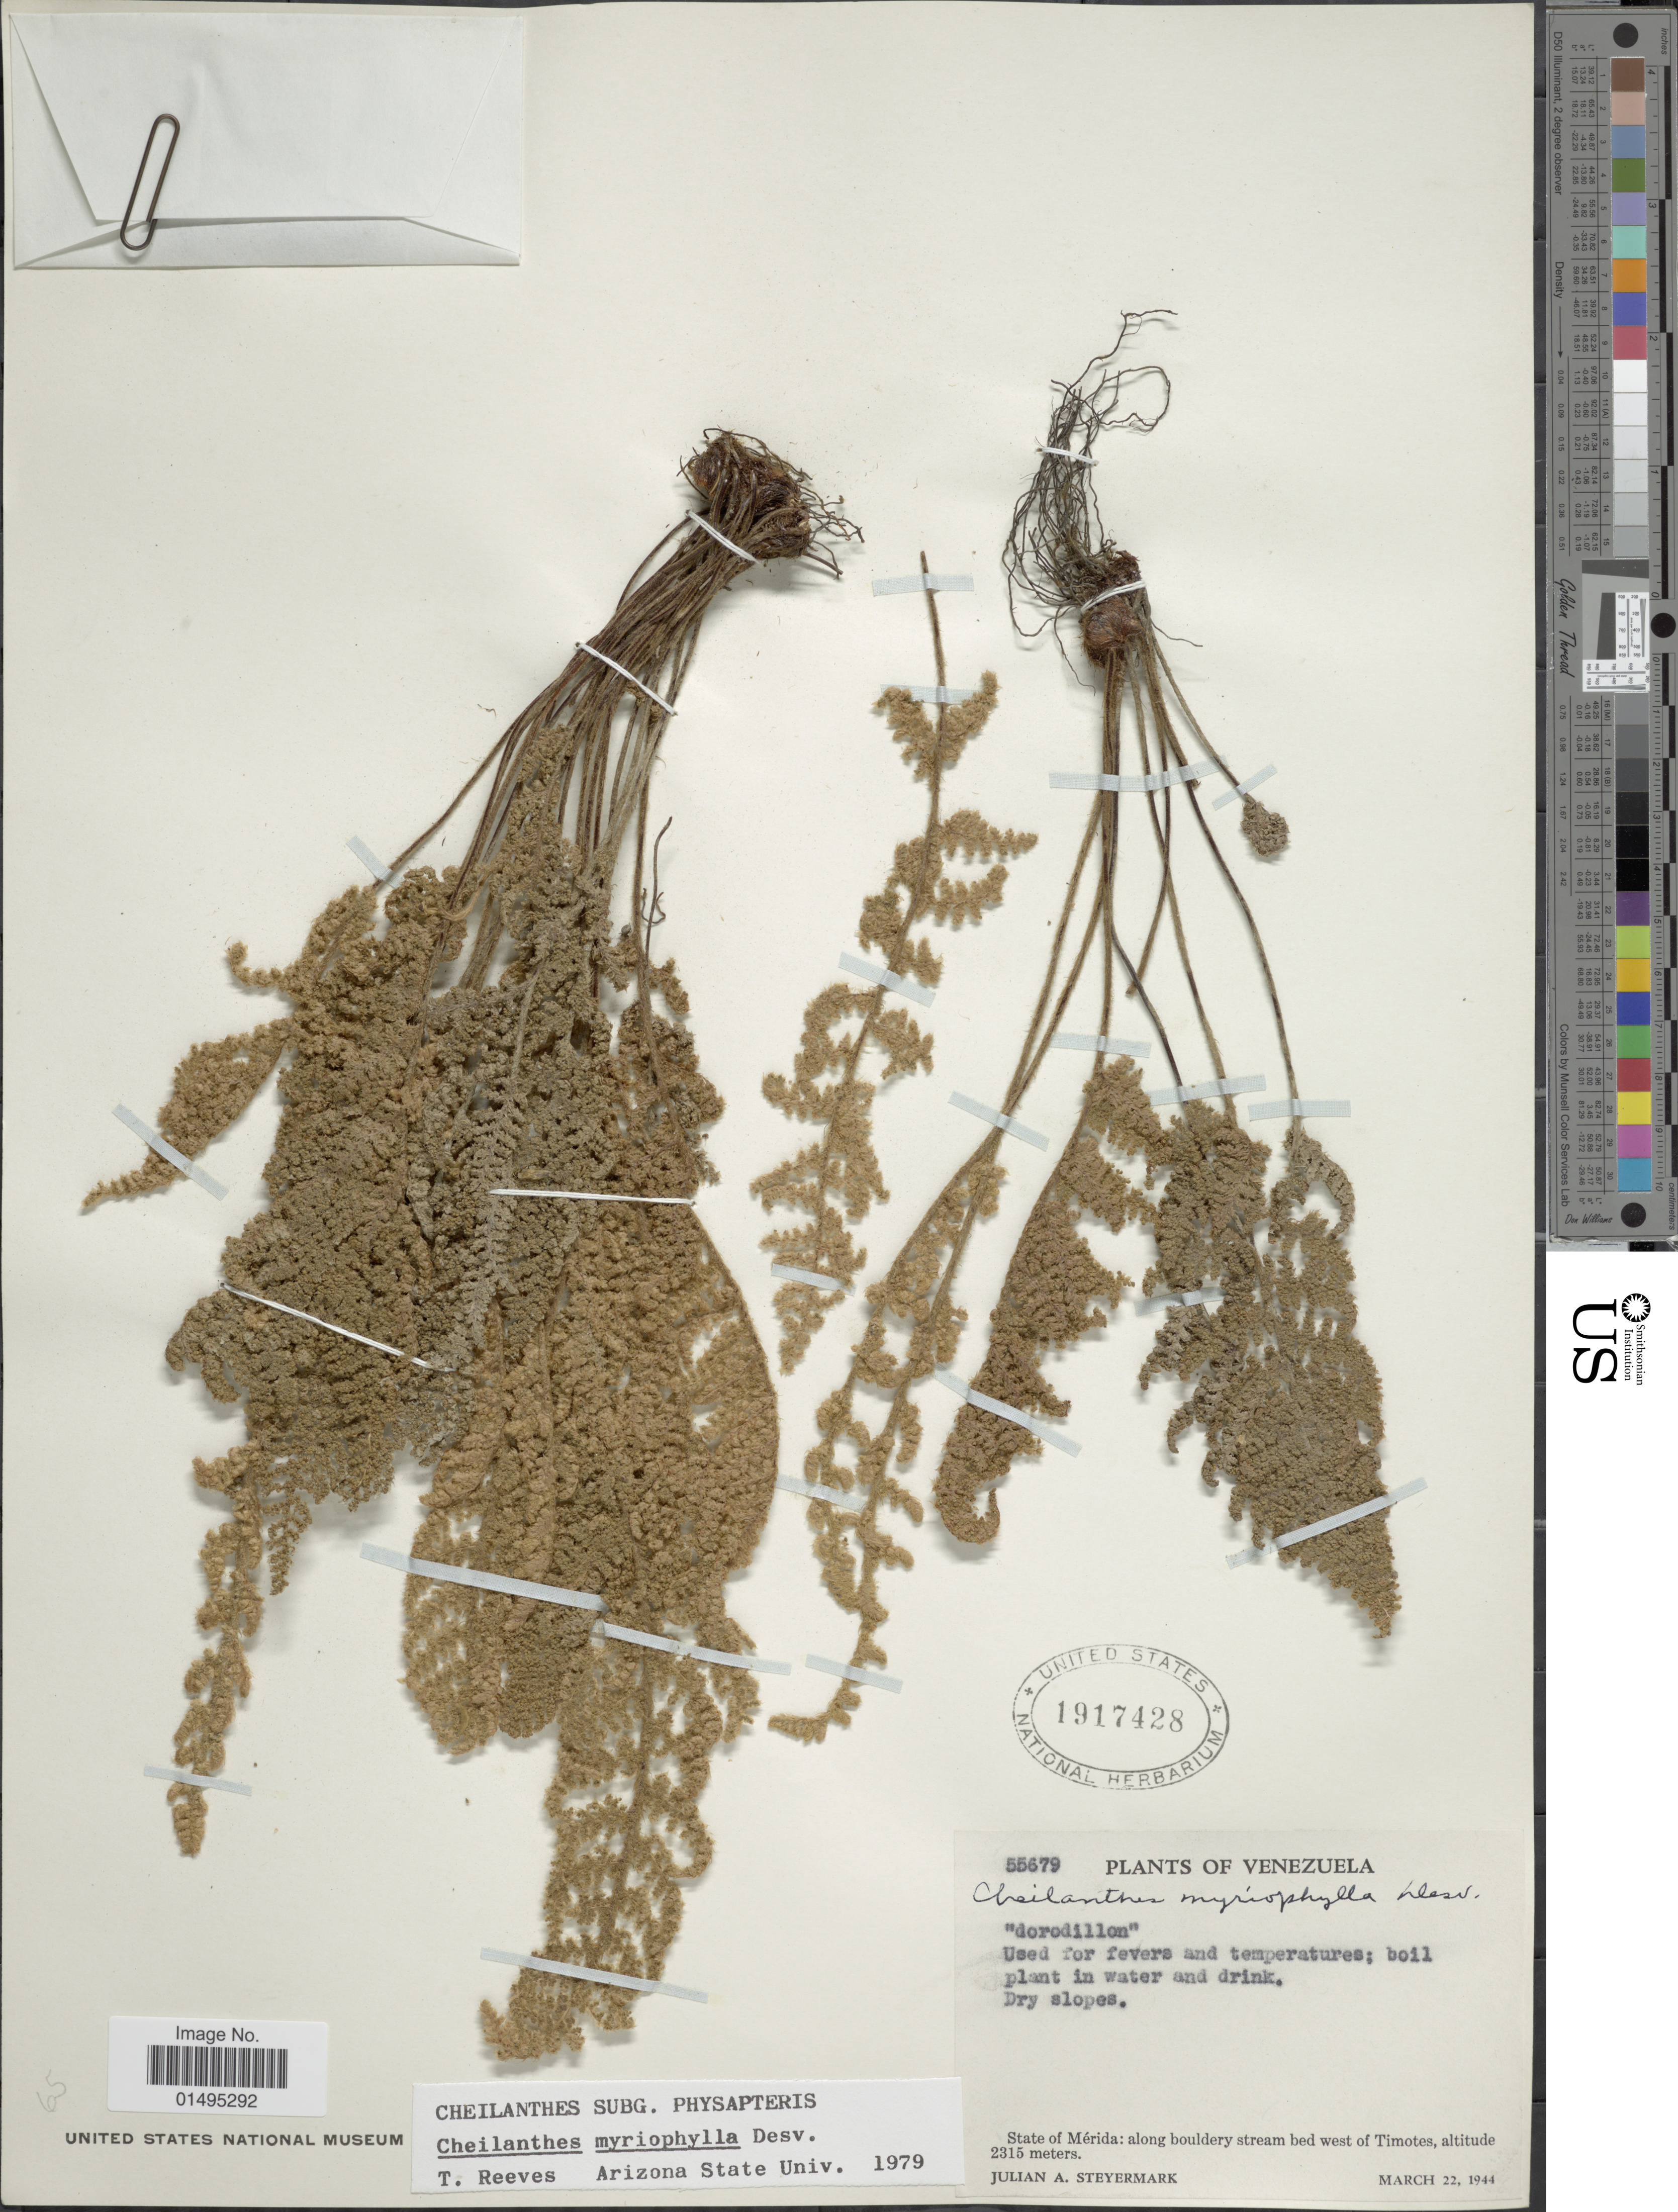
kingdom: Plantae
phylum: Tracheophyta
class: Polypodiopsida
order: Polypodiales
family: Pteridaceae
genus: Myriopteris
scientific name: Myriopteris myriophylla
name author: (Desv.) J. Sm.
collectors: J. Steyermark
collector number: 55679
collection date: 1944-03-22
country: Venezuela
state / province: Mérida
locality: Venezuela, State of Merida: along bouldery stream bed west of Timotes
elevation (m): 2315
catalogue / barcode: US 1917428